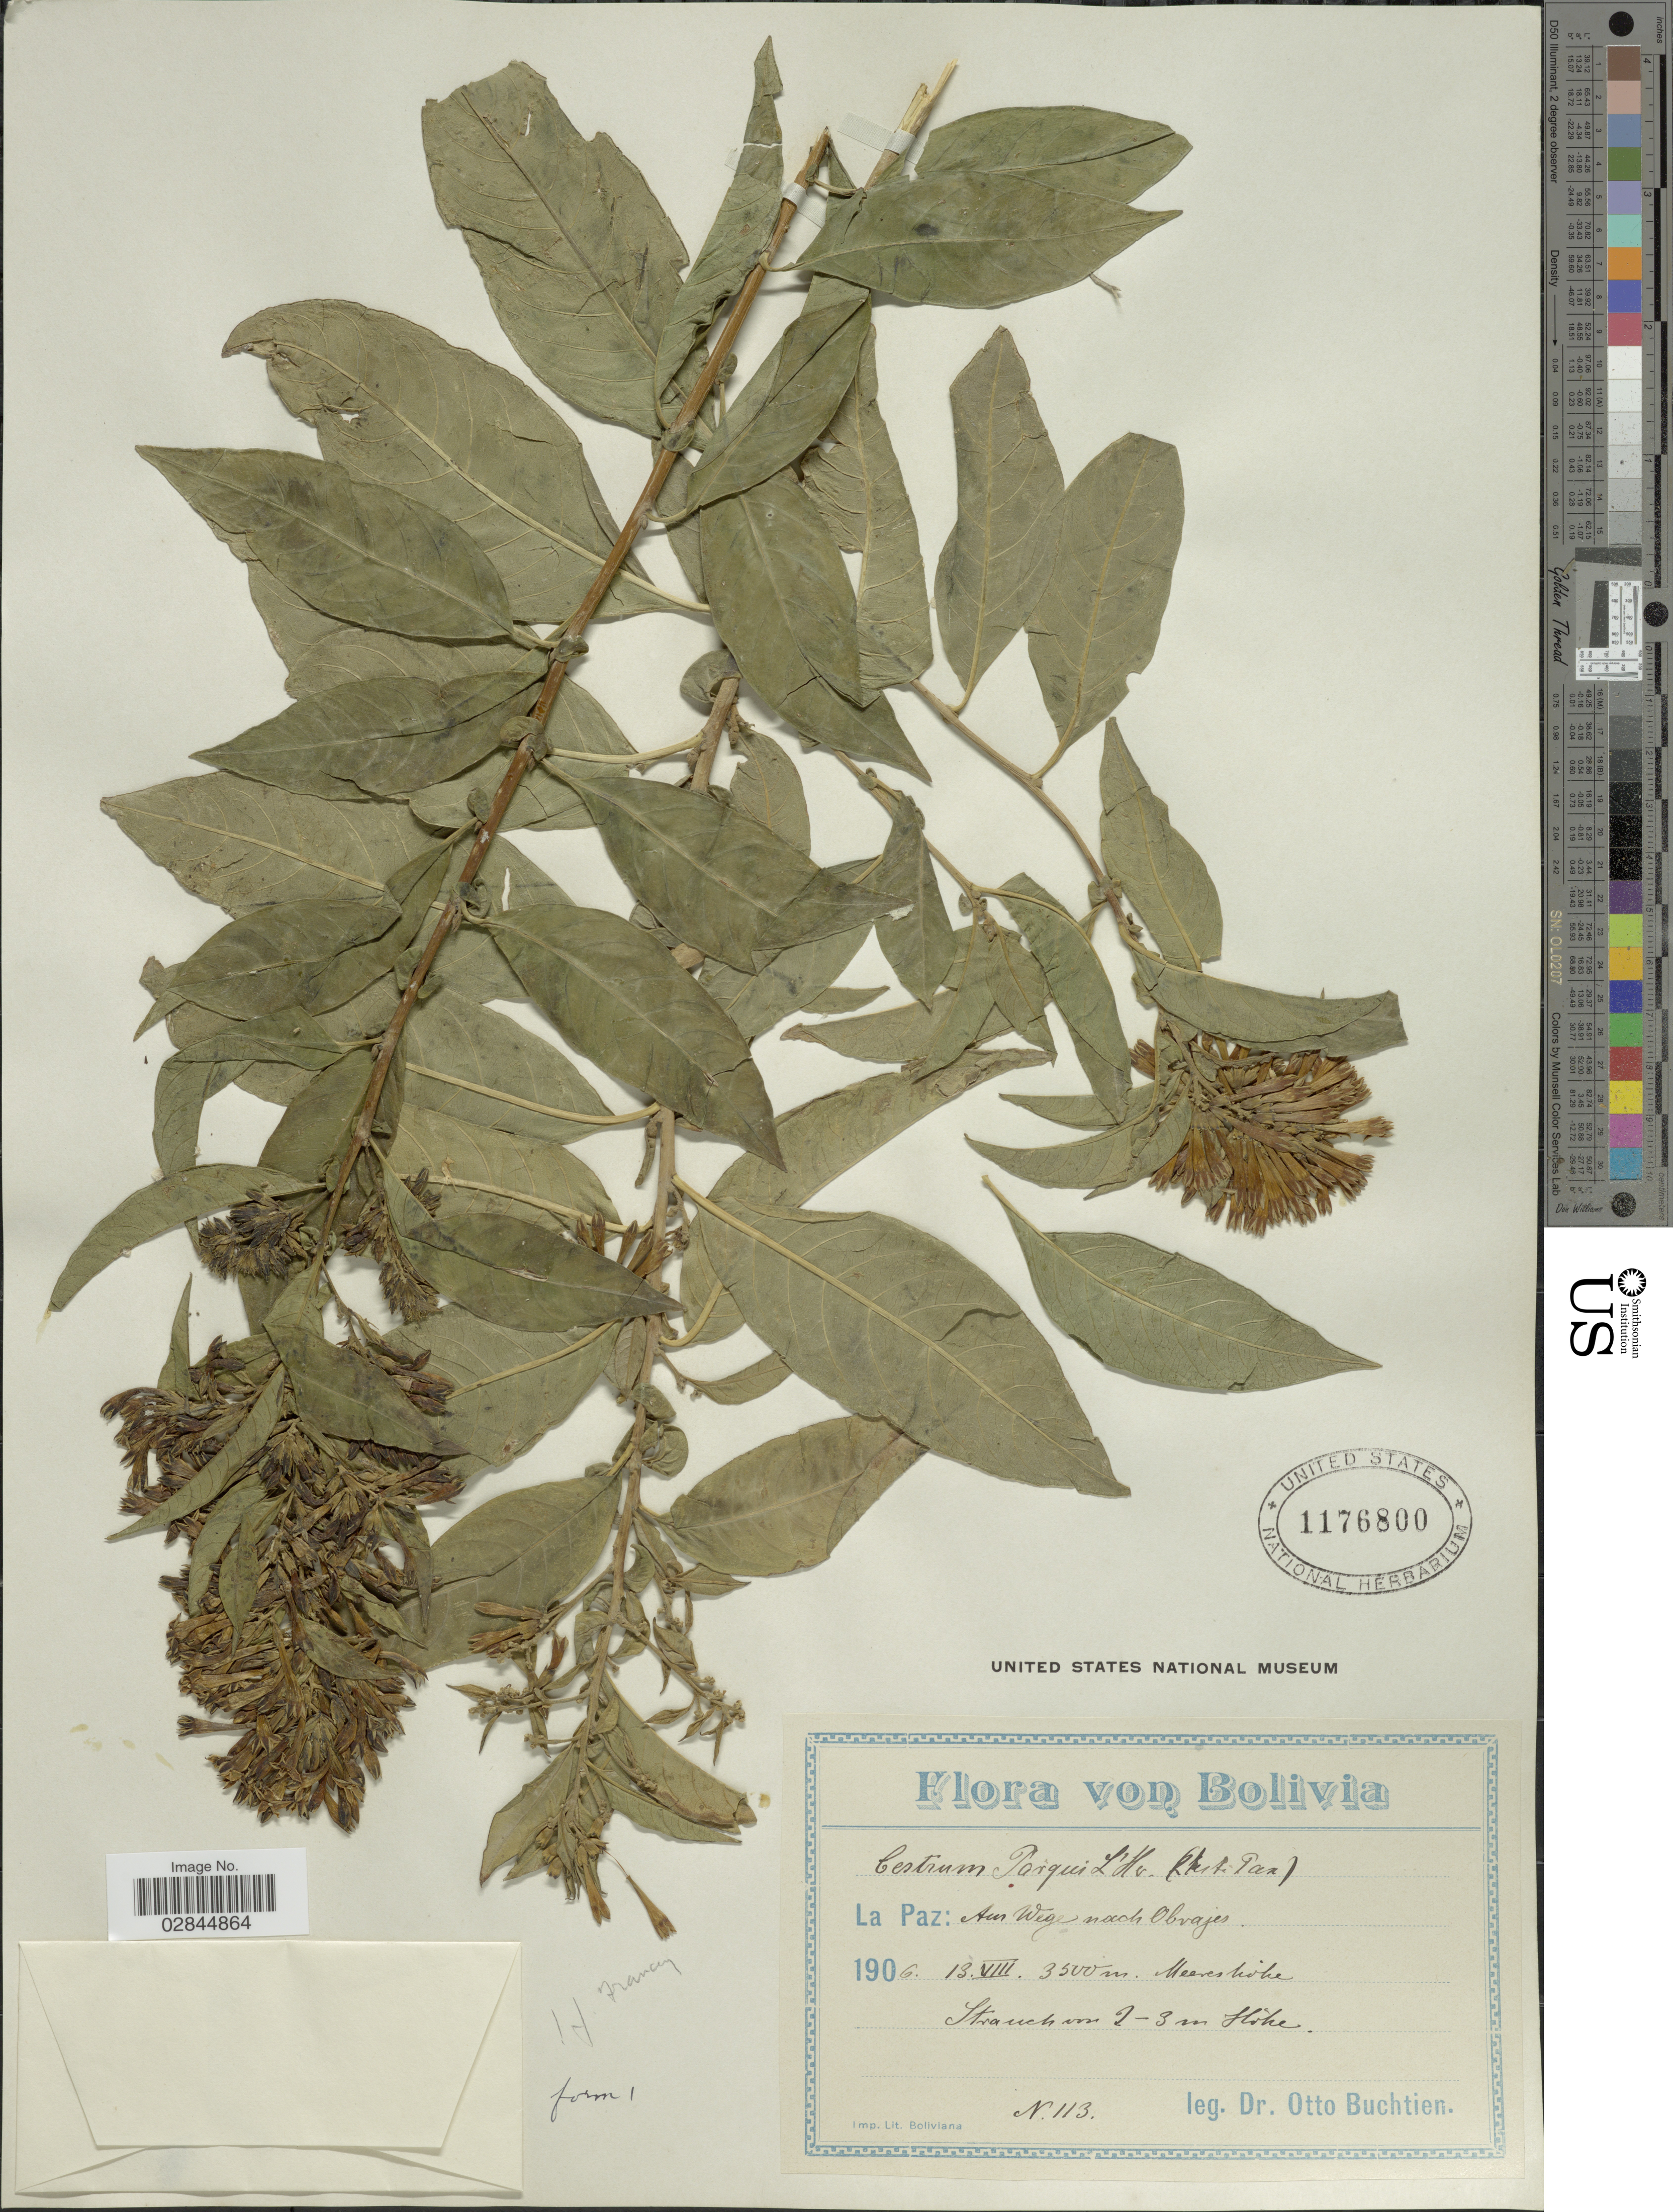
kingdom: Plantae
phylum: Tracheophyta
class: Magnoliopsida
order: Solanales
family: Solanaceae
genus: Cestrum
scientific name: Cestrum parqui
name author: L'Hér.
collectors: O. Buchtien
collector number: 113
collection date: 1906-08-13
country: Bolivia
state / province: La Paz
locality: Am Wege noch Obrajes.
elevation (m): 3500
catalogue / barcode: US 1176800